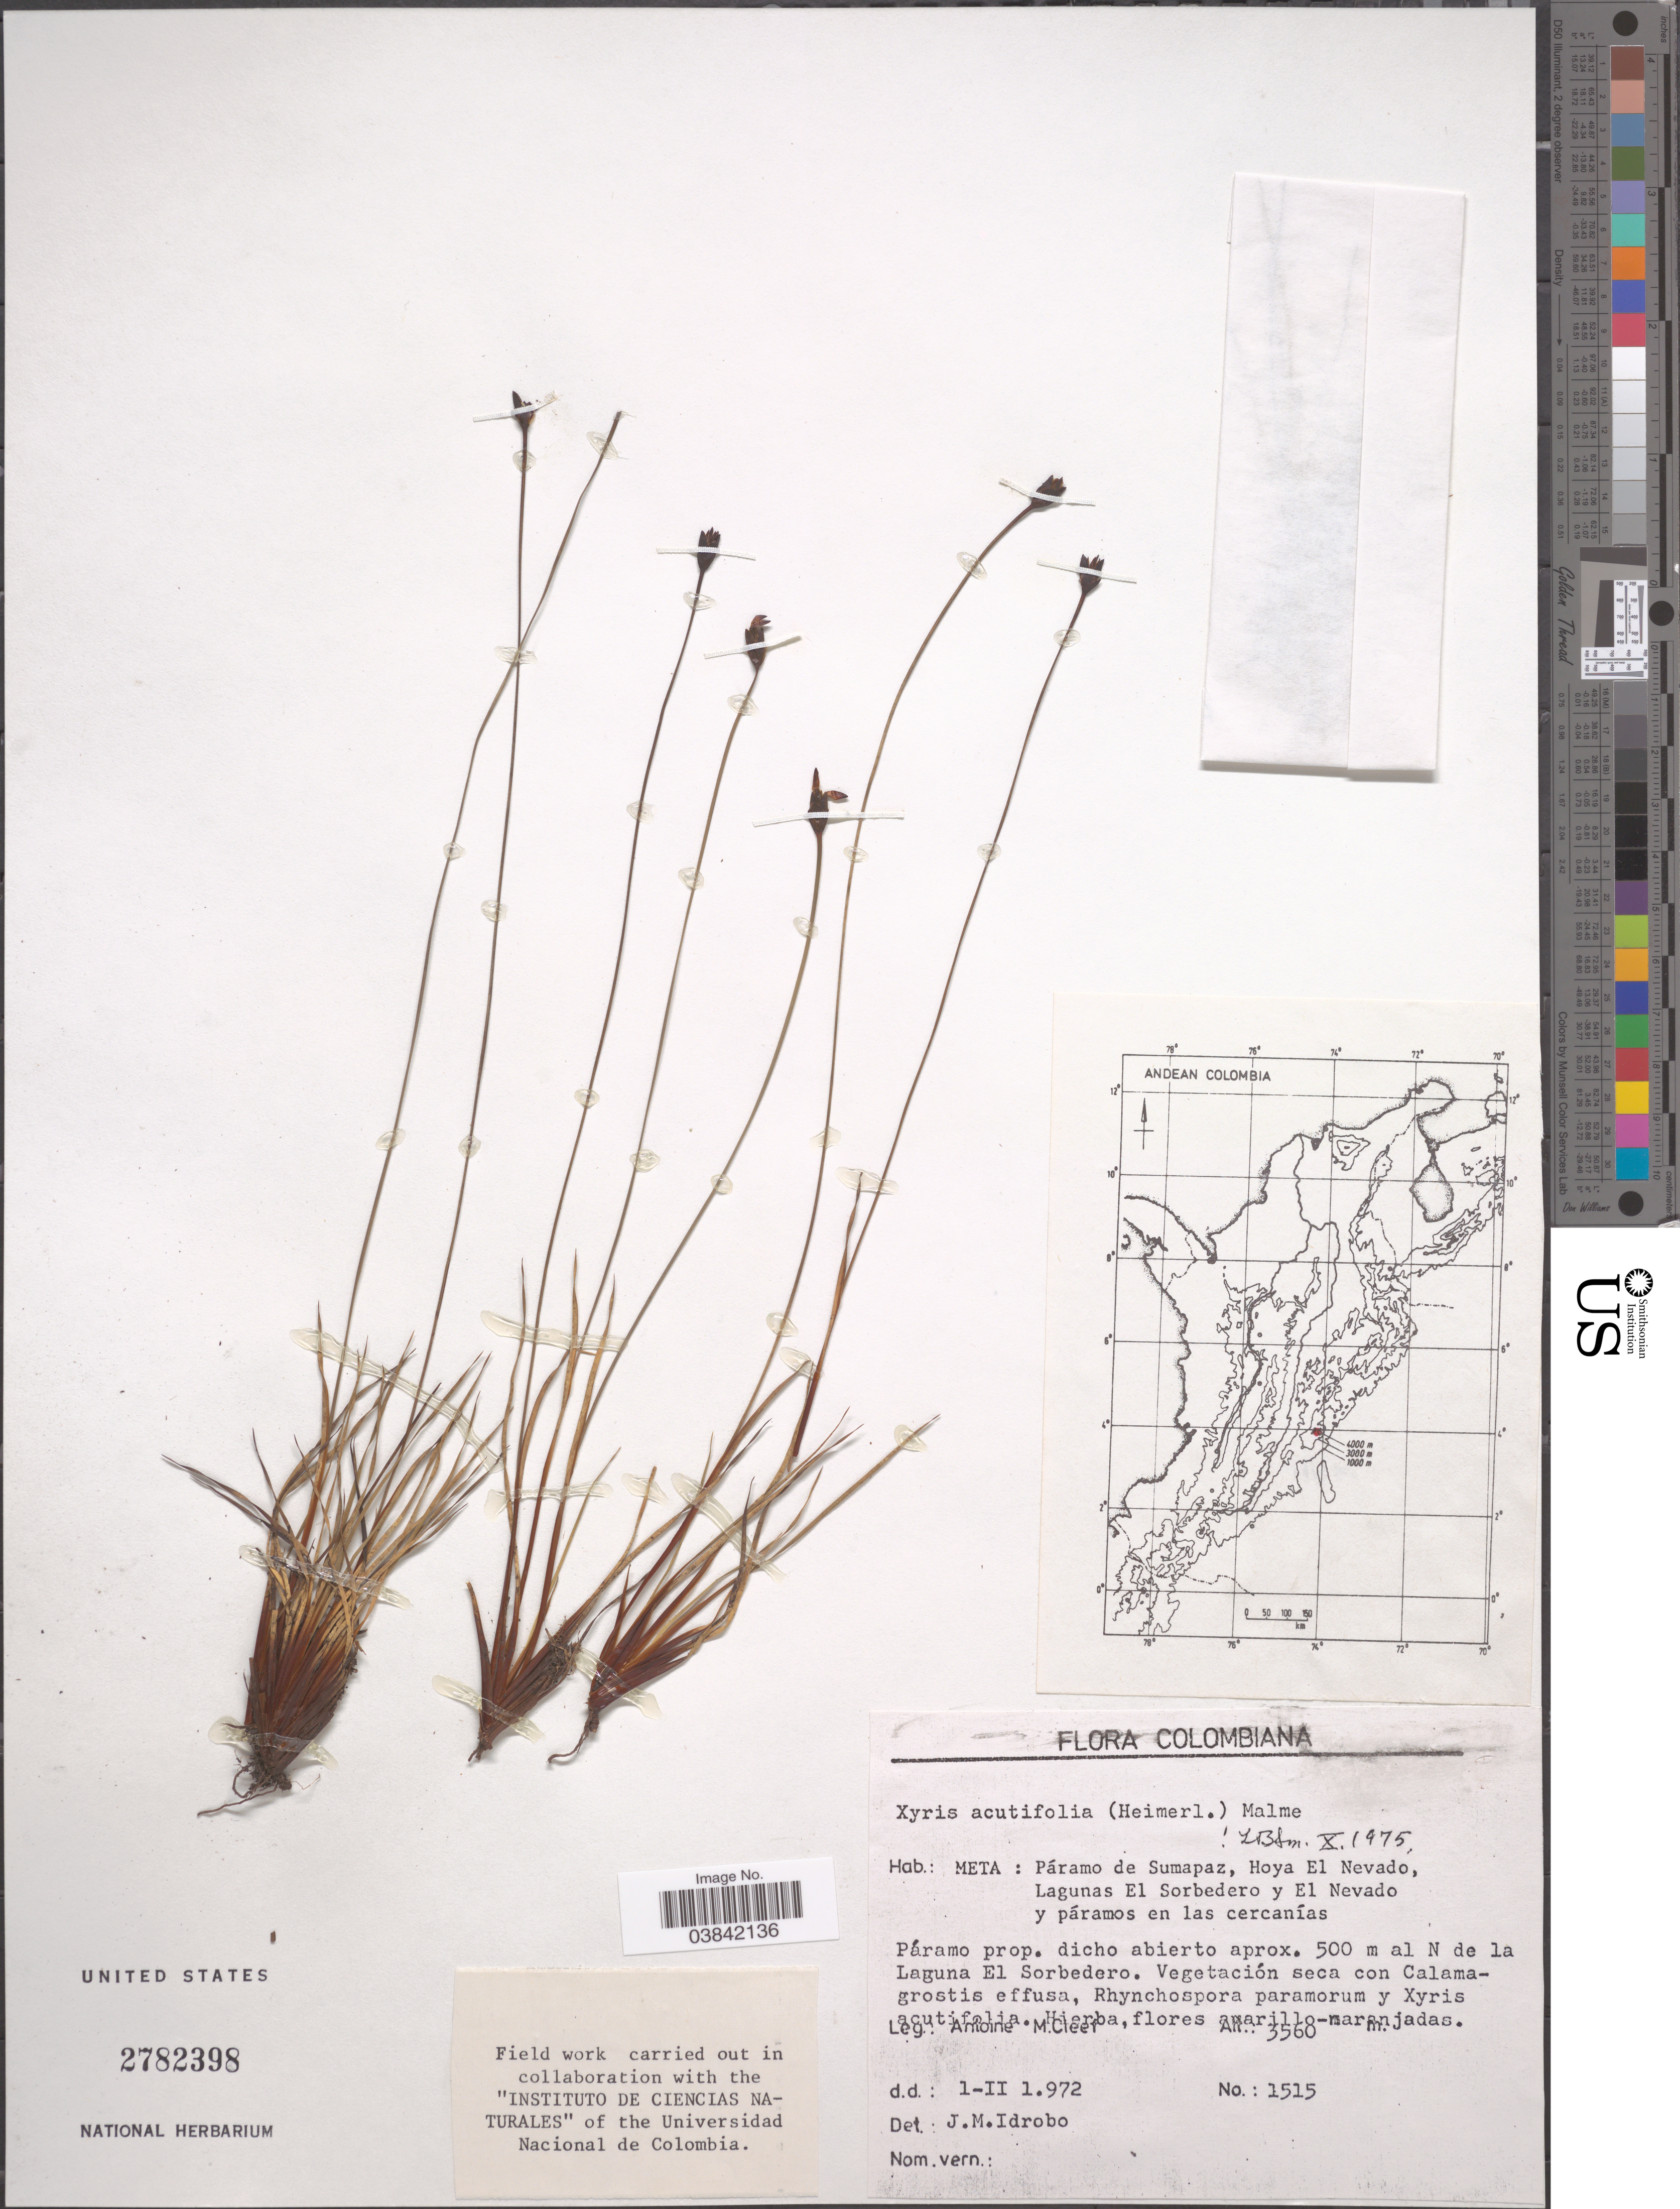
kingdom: Plantae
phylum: Tracheophyta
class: Liliopsida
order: Poales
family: Xyridaceae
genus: Xyris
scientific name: Xyris acutifolia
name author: (Heimerl) Malme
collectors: A. M. Cleef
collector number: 1515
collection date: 1972-02-01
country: Colombia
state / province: Meta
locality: Páramo de Sumapaz, Hoya El Nevado, Lagunas El Sorbedero y El Nevado y páramos en las cercanías. Páramo prop. dicho abierto aprox. 500 m al N de la Laguna El Sorbedero.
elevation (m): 3560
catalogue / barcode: US 2782398